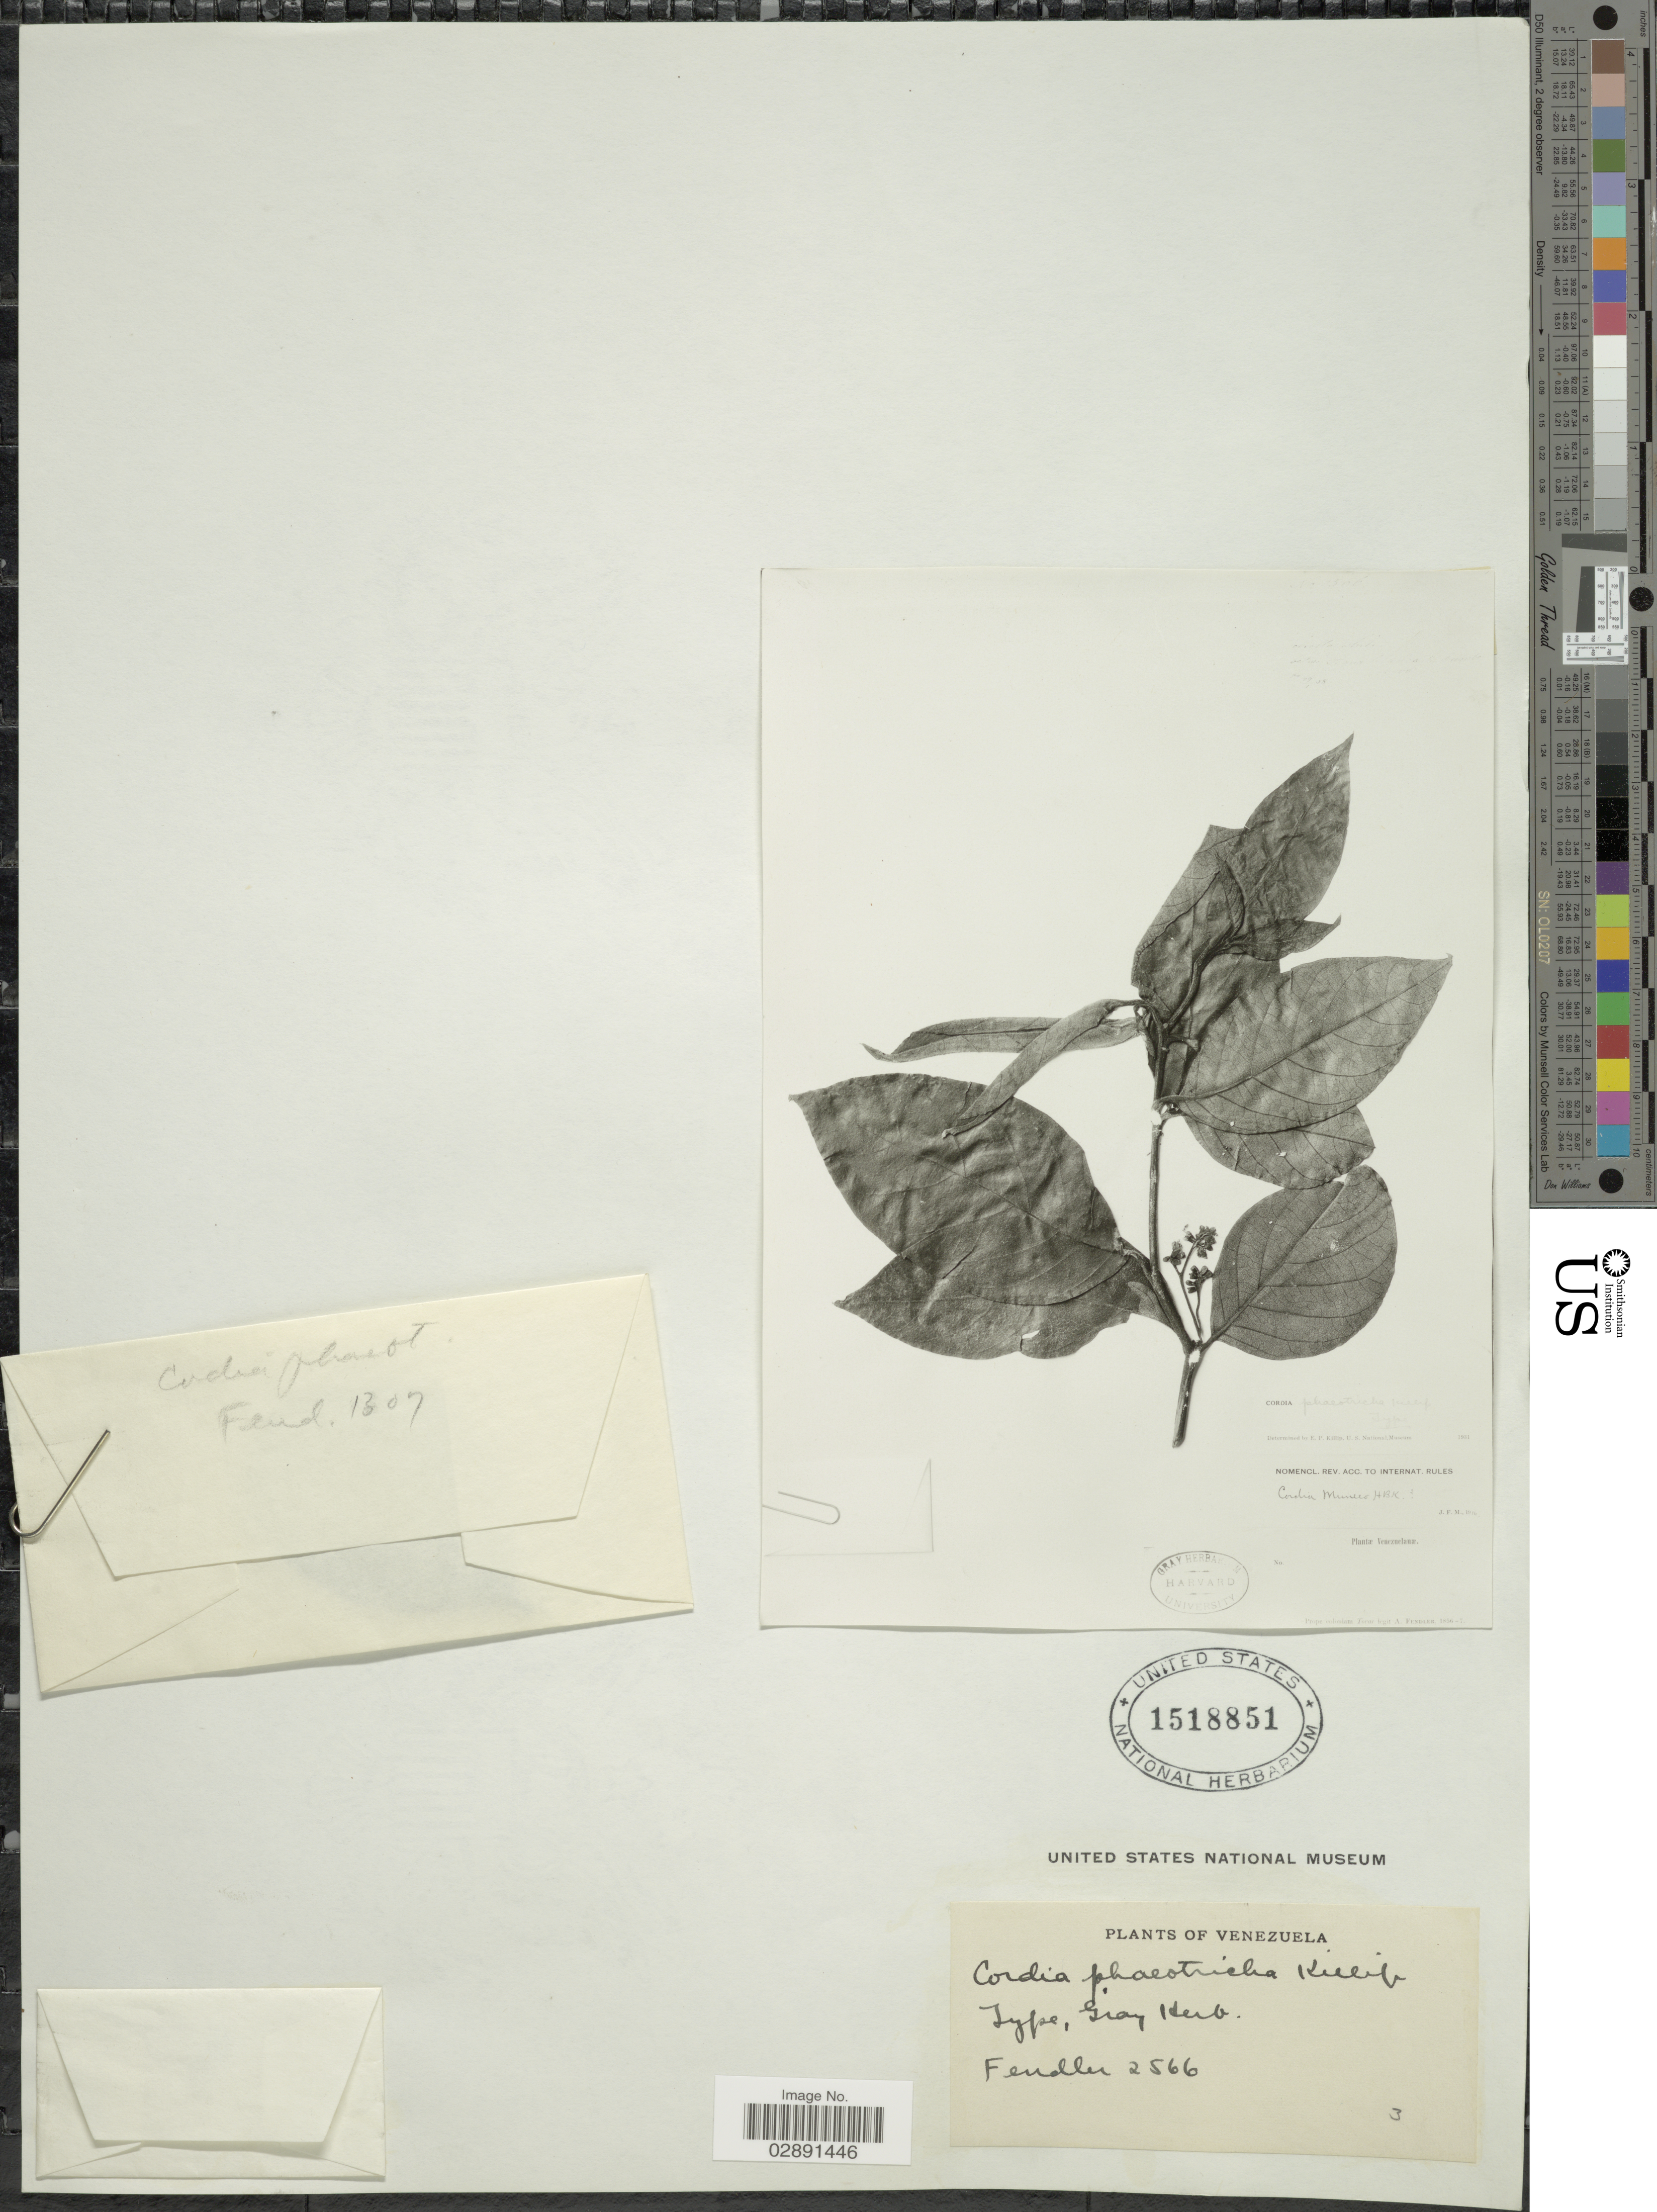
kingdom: Plantae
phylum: Tracheophyta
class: Magnoliopsida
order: Boraginales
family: Cordiaceae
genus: Cordia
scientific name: Cordia phaeotricha Killip ined.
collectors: A. Fendler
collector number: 2566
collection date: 1856/1857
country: Venezuela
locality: Prope coloniam Tovar.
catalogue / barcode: US 1518851